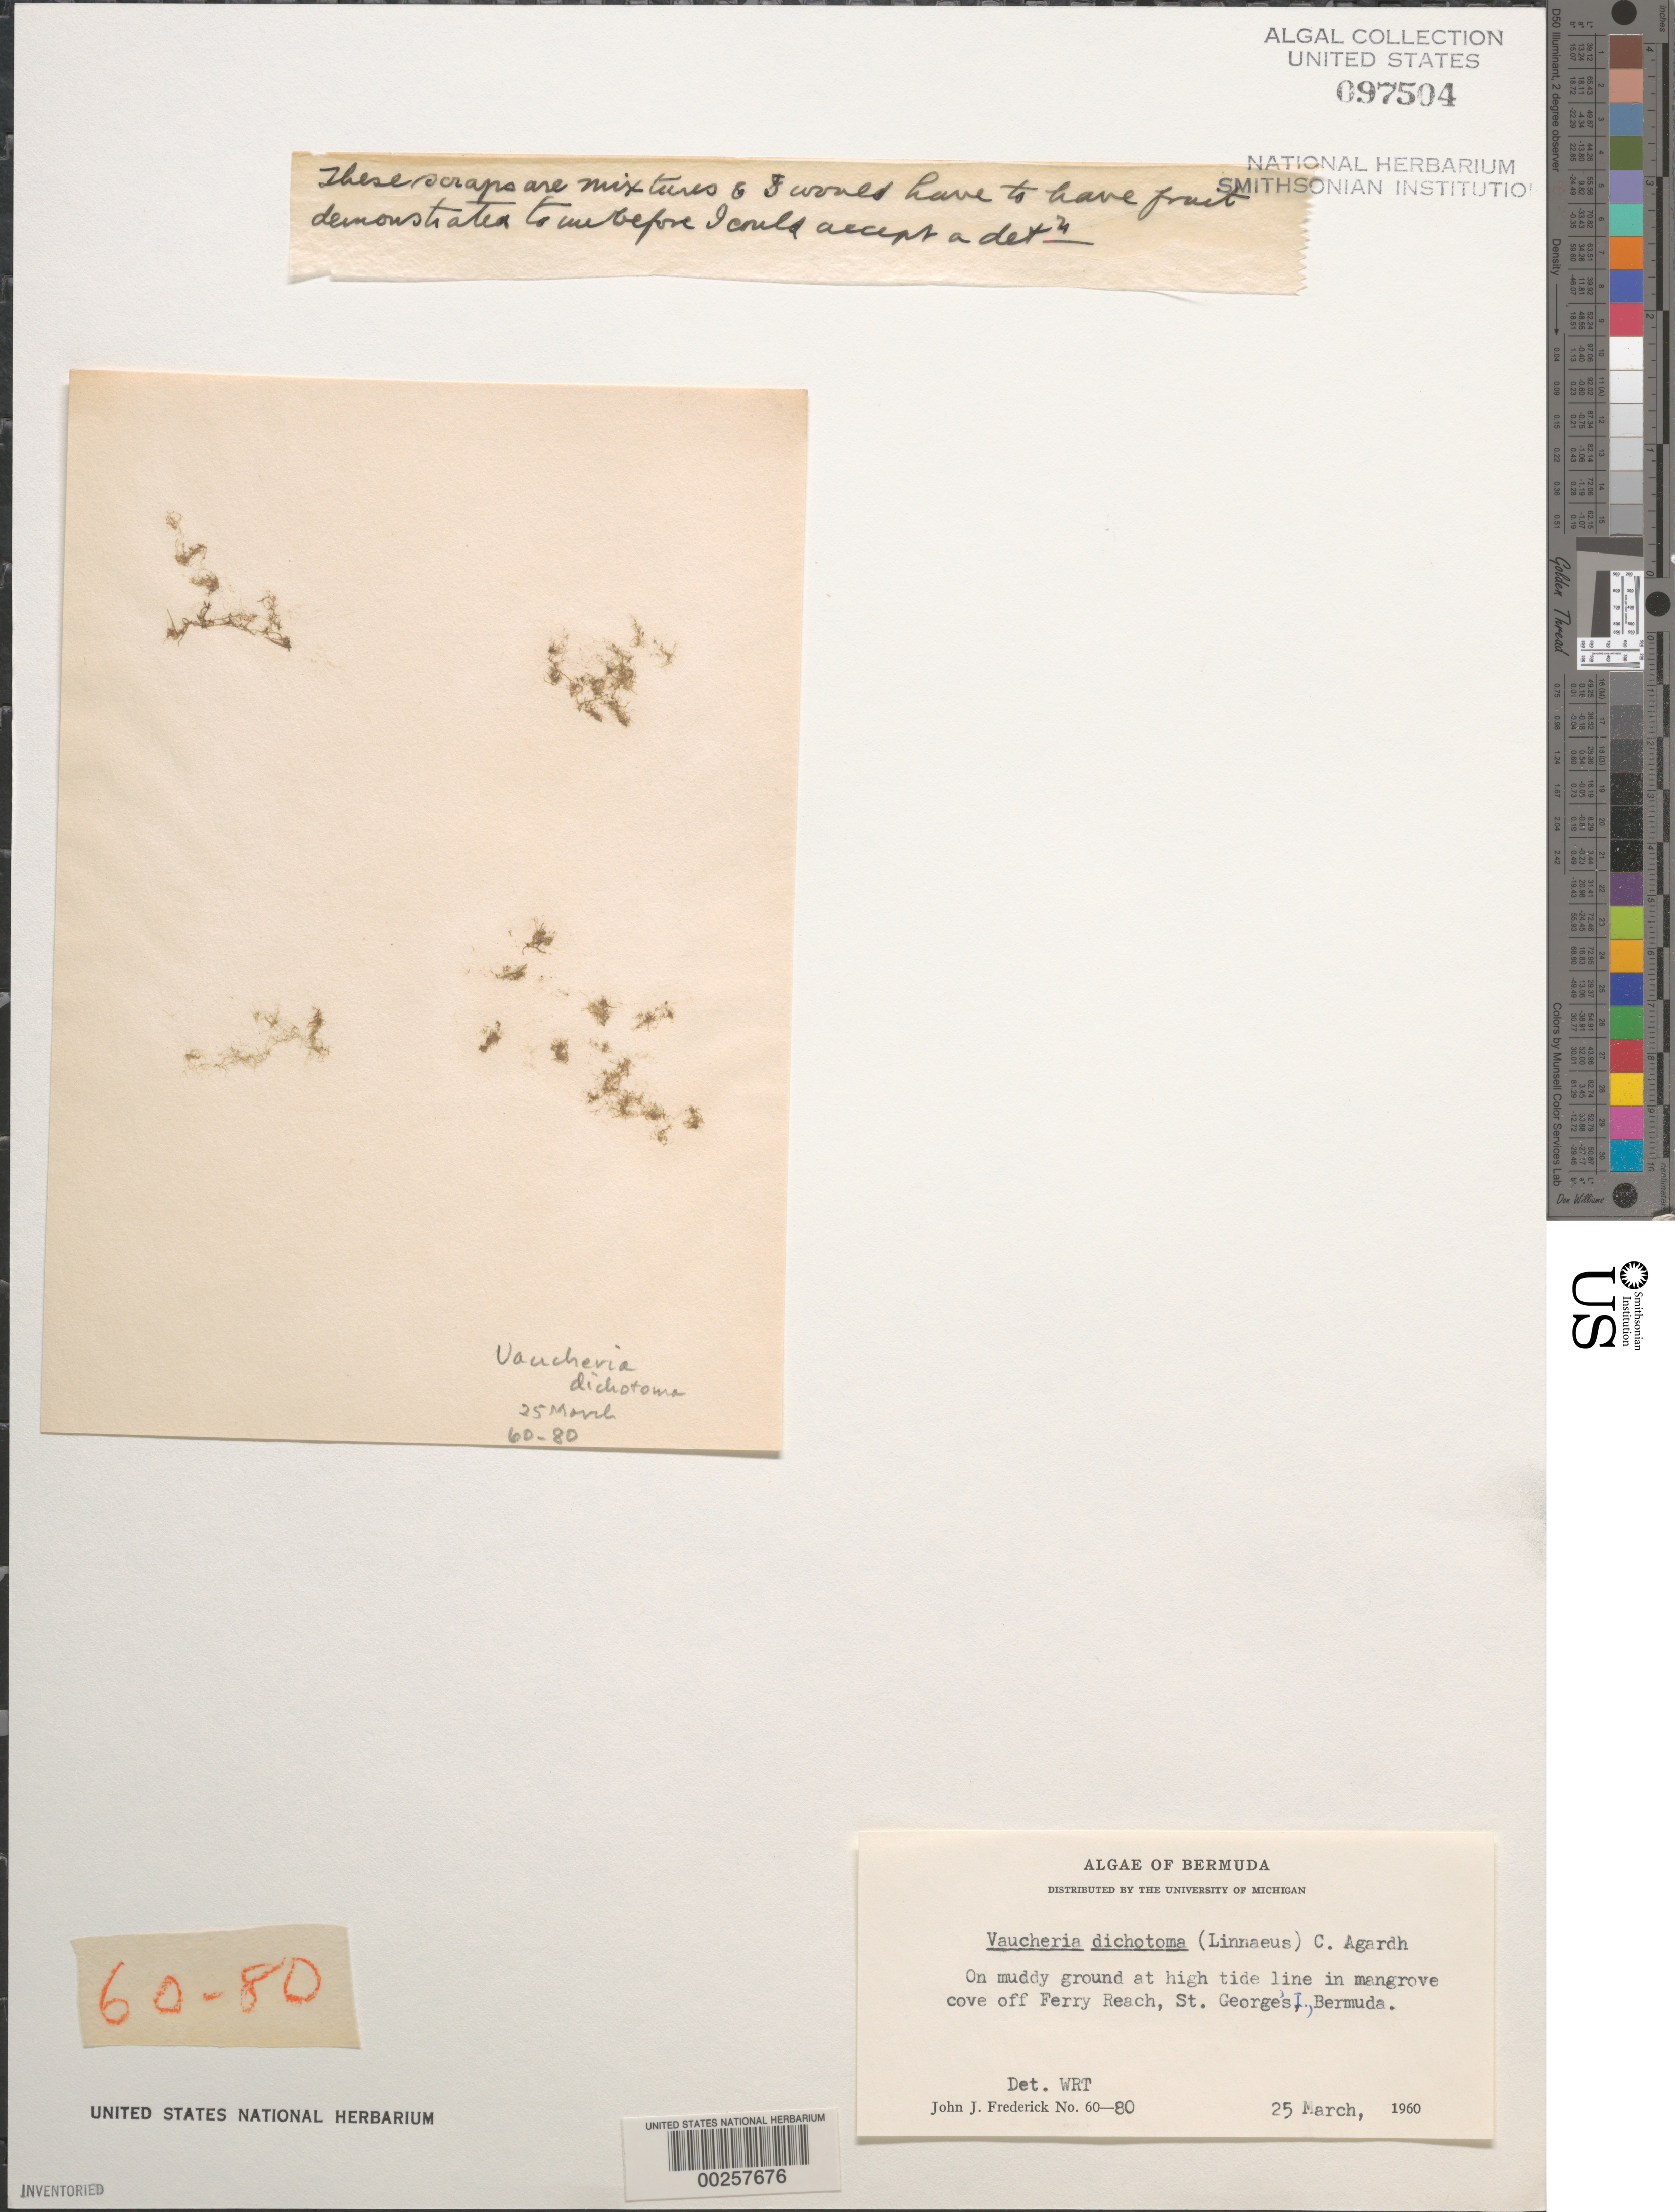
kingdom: Chromista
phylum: Ochrophyta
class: Xanthophyceae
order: Vaucheriales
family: Vaucheriaceae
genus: Vaucheria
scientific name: Vaucheria dichotoma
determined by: Taylor, William R.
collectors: J. Frederick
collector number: JJF 60-80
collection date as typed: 25 Mar 1960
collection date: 1960-03-25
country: Bermuda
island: St. George's Island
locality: Cove off Ferry Reach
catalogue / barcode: US 97504